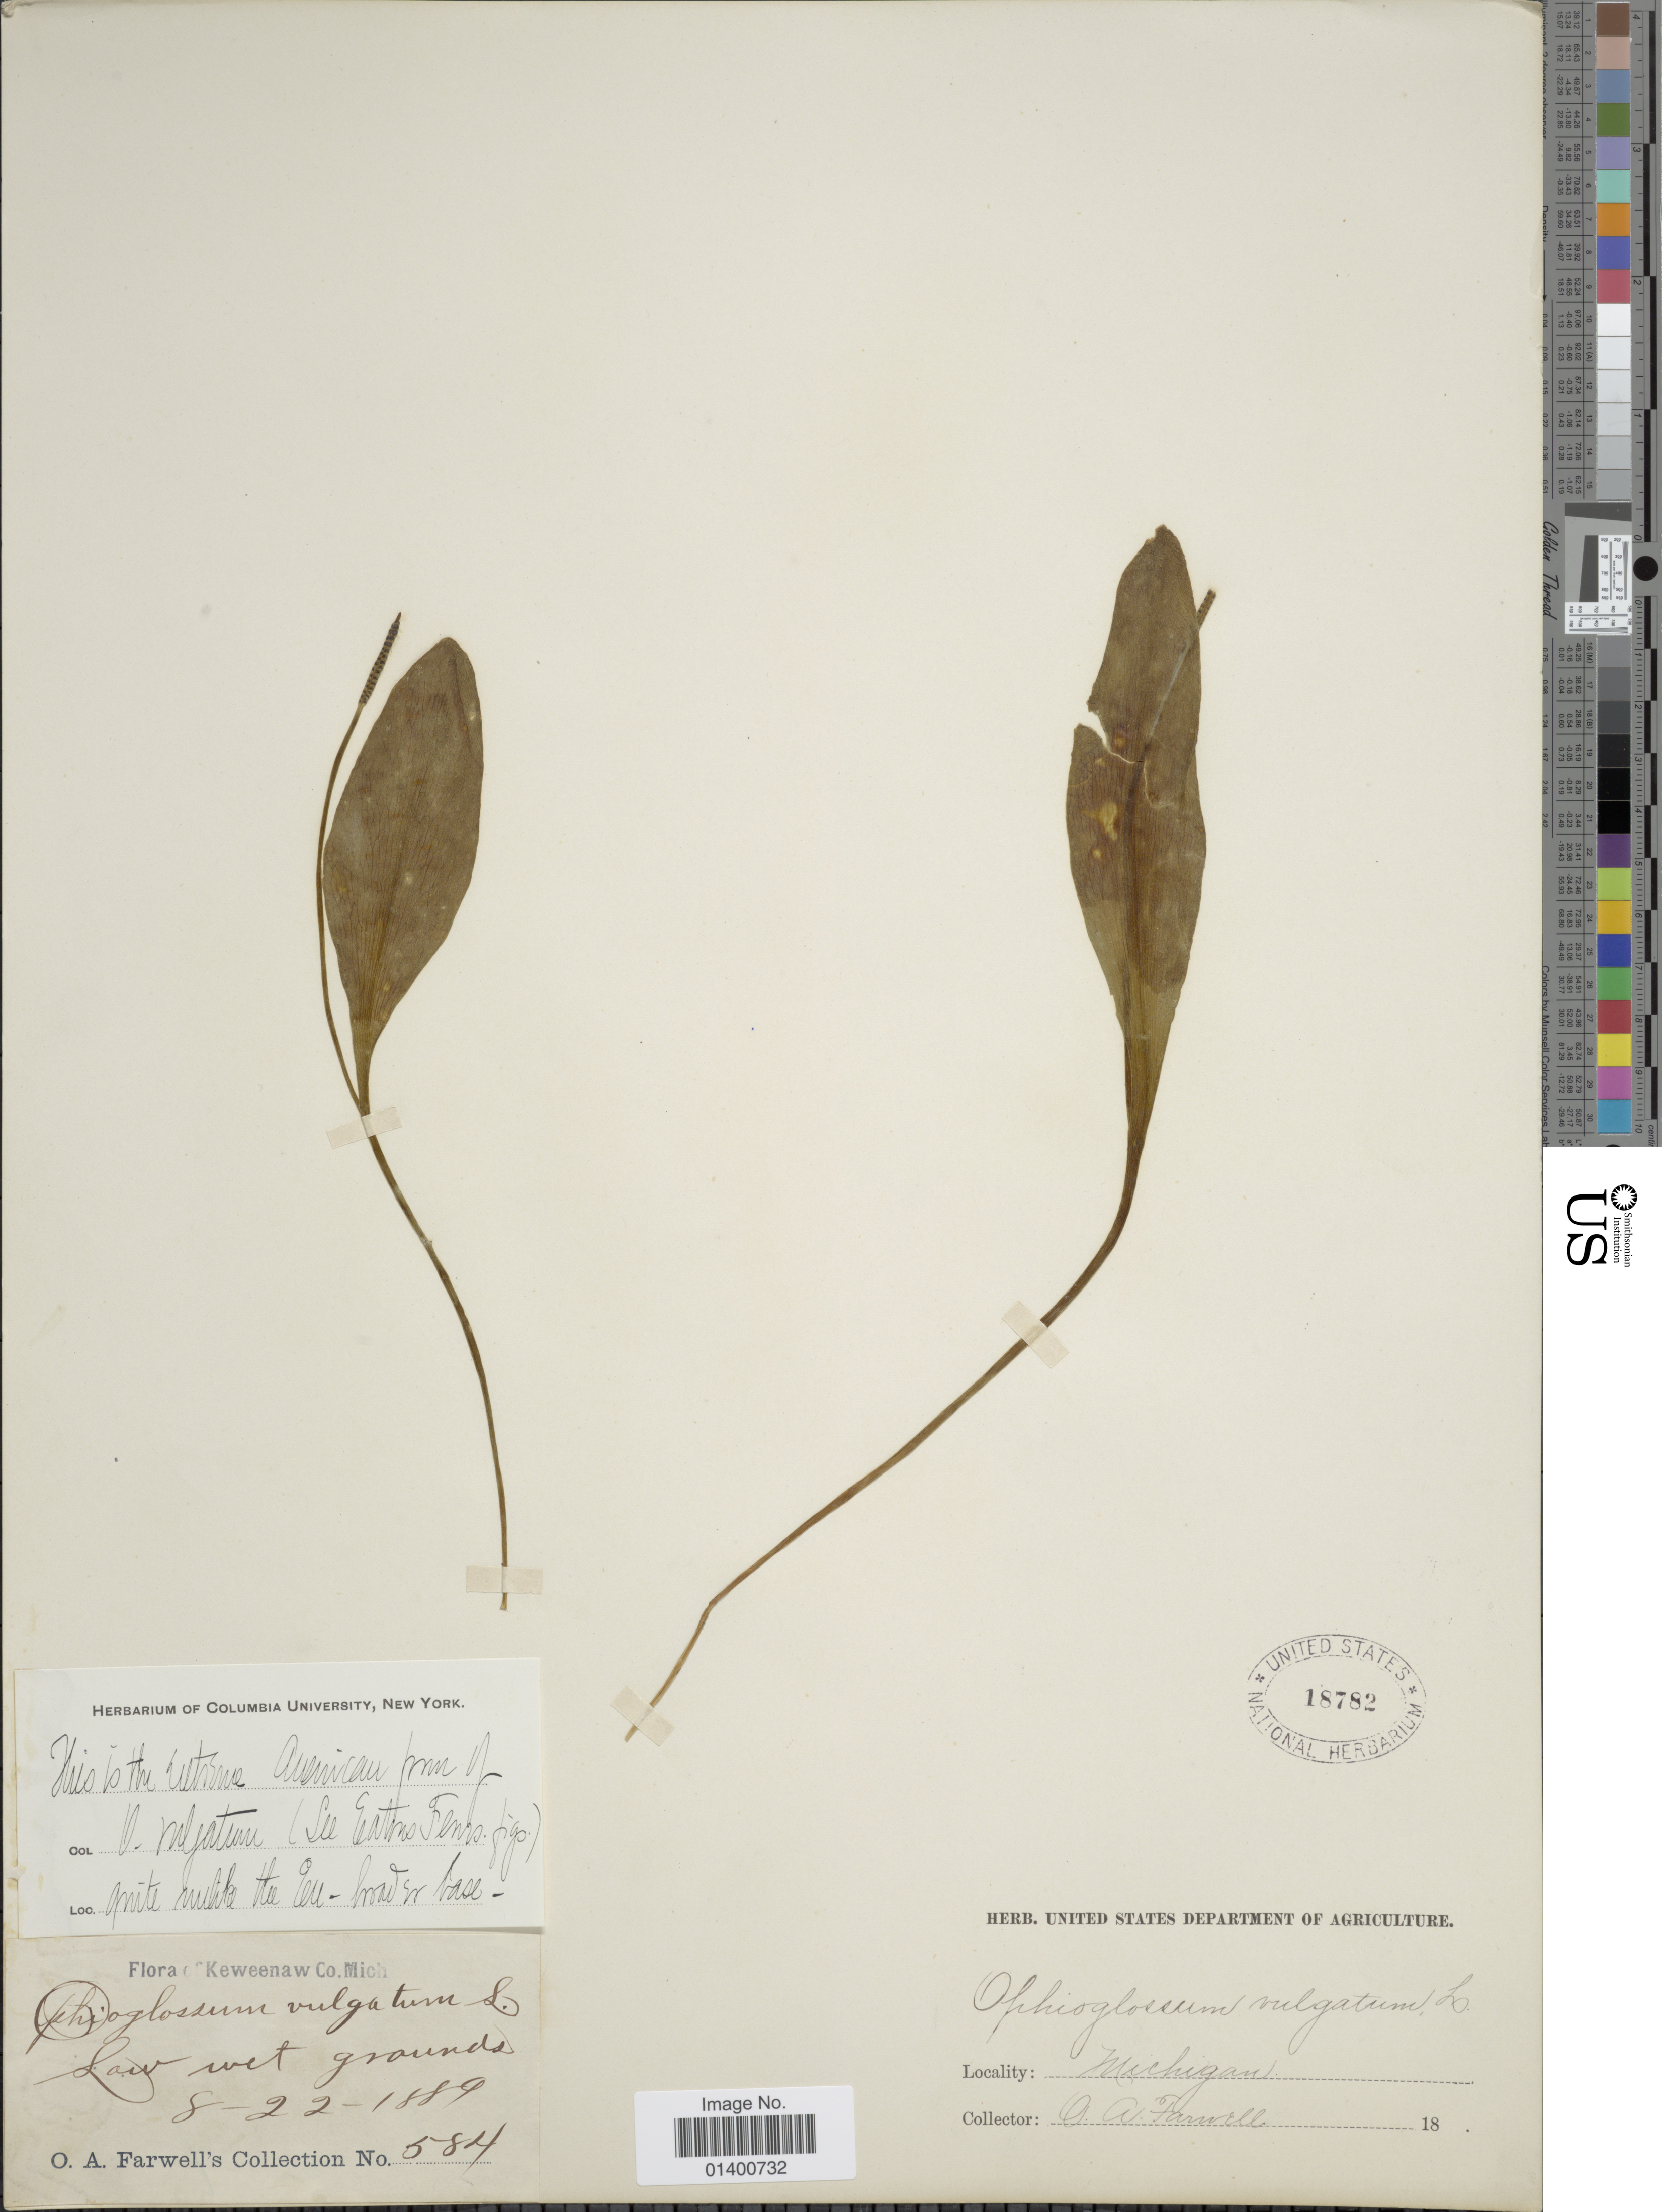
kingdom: Plantae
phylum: Tracheophyta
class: Polypodiopsida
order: Ophioglossales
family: Ophioglossaceae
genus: Ophioglossum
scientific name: Ophioglossum vulgatum var. pseudopodum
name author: (S.F. Blake) Farw.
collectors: O. Farwell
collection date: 1889-08-22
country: United States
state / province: Michigan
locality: Keweenaw Co.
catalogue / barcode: US 18782